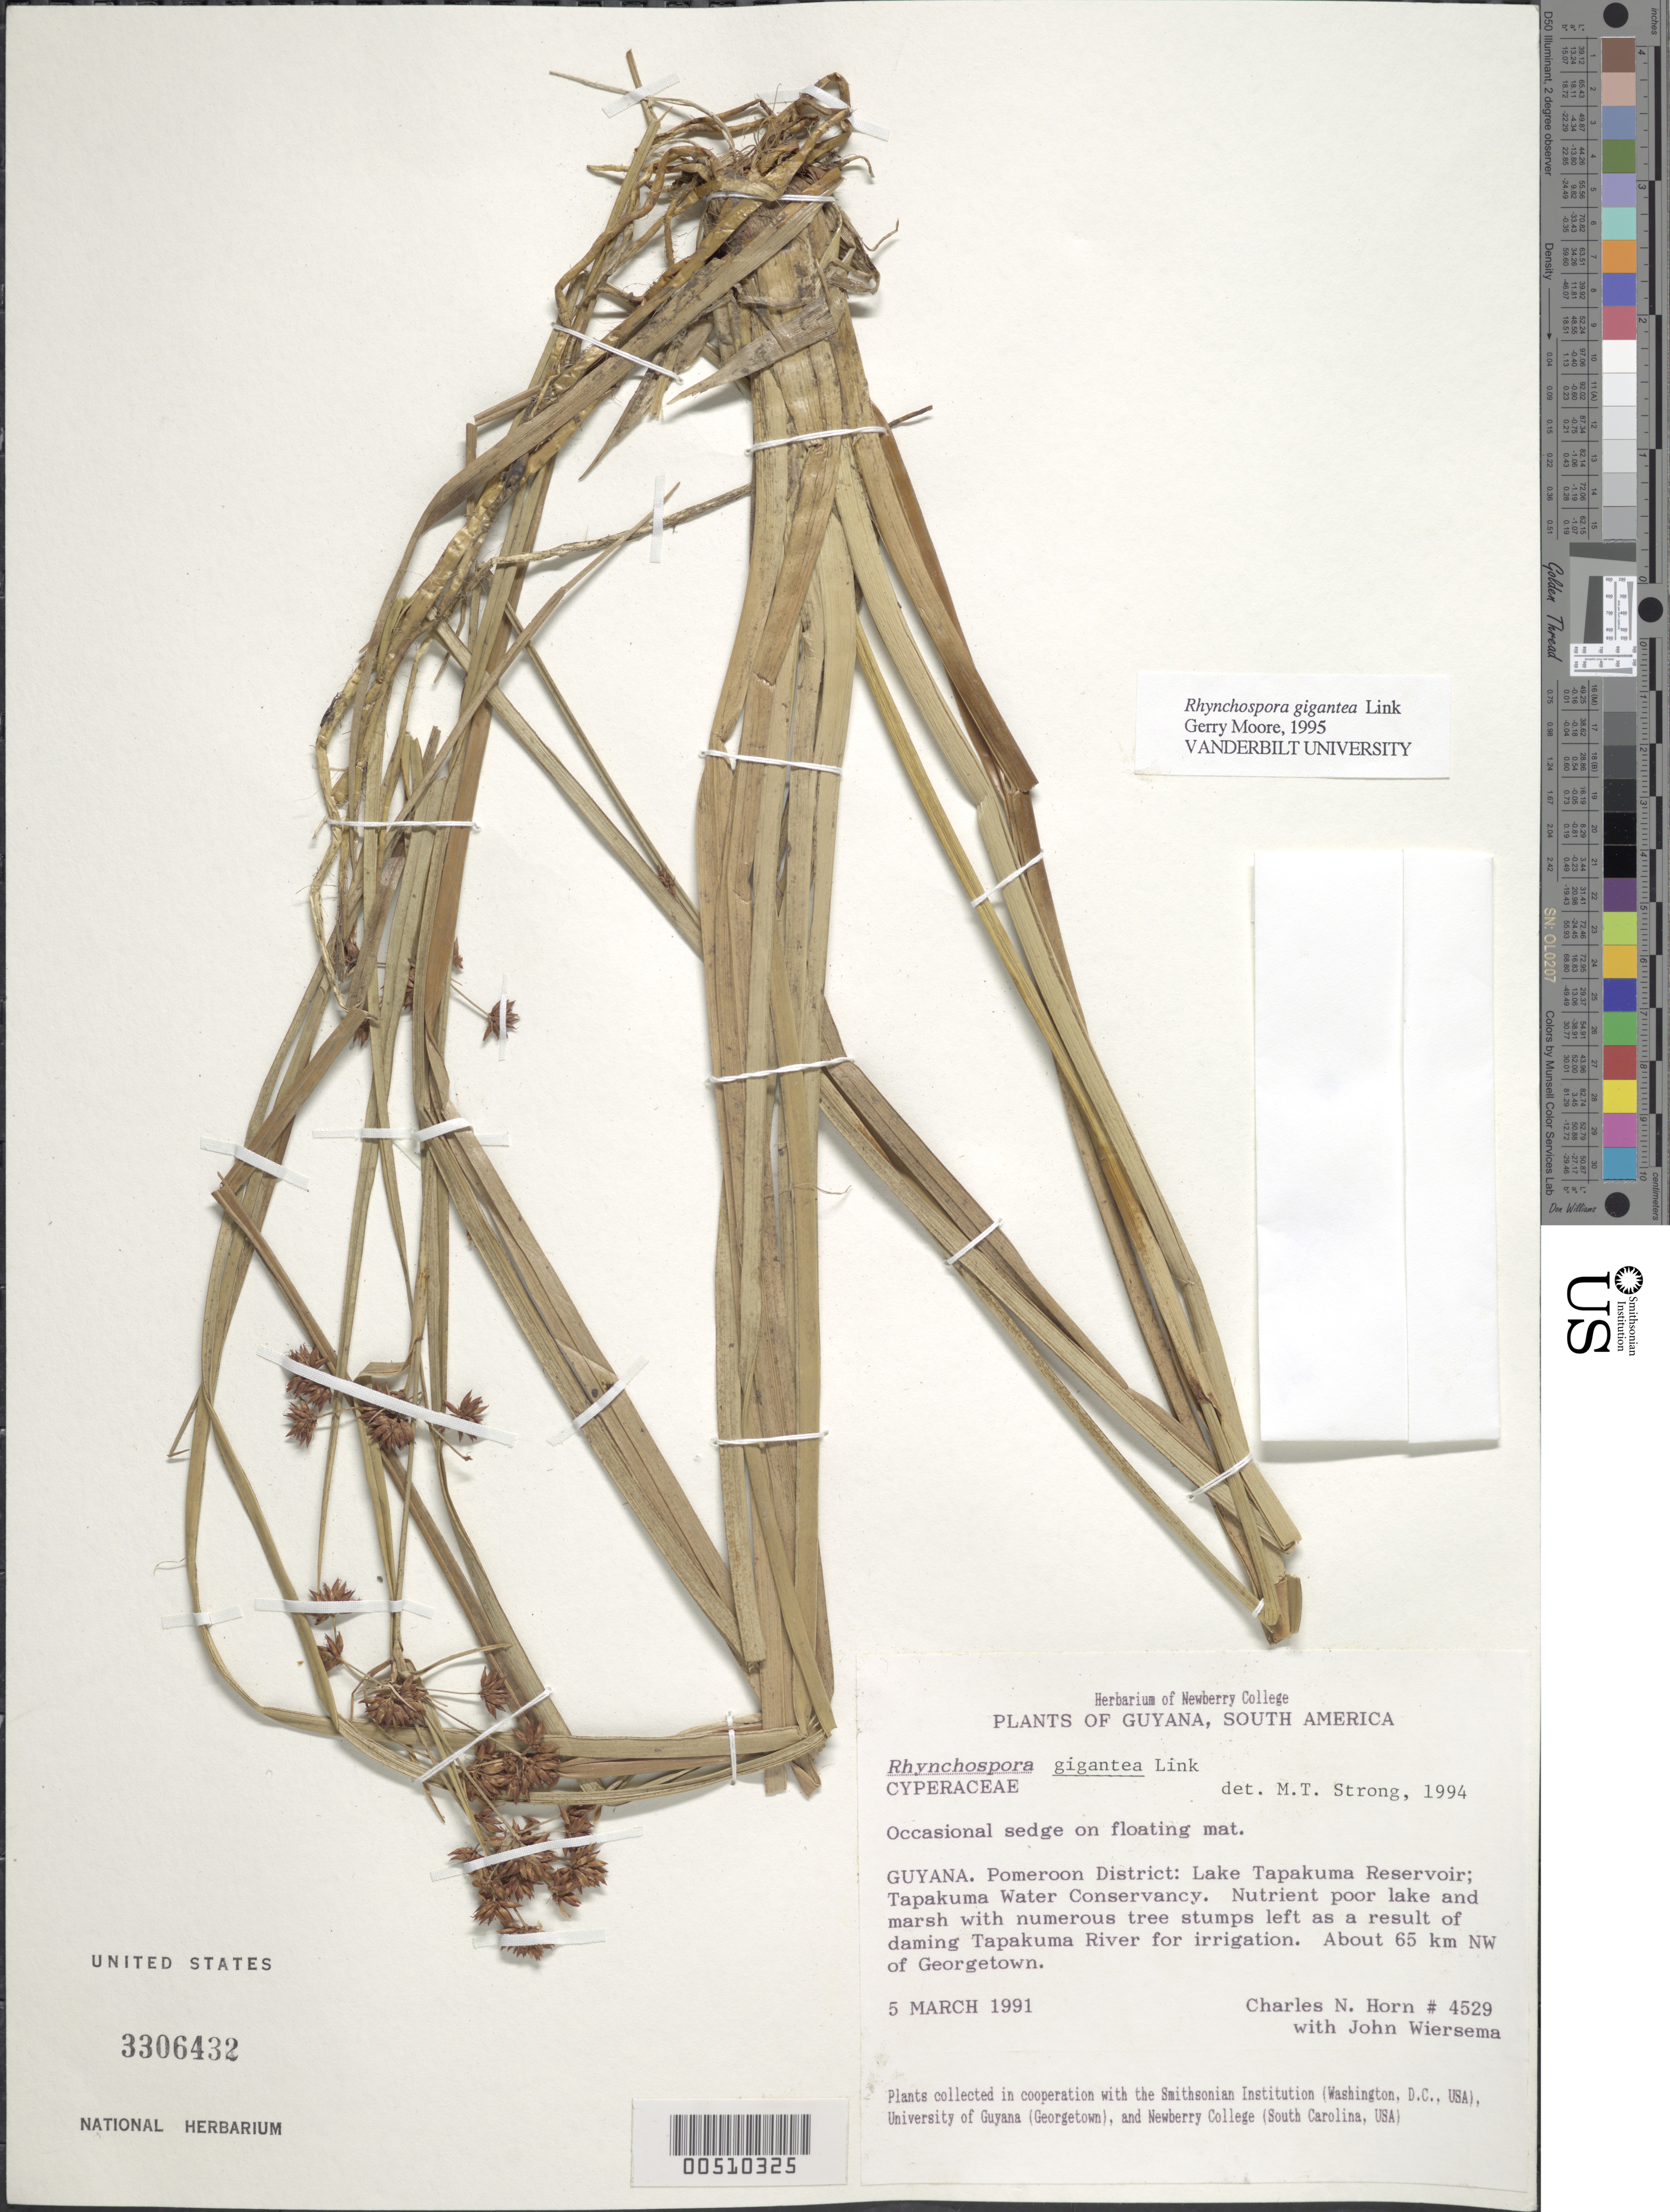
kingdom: Plantae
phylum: Tracheophyta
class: Liliopsida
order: Poales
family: Cyperaceae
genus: Rhynchospora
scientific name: Rhynchospora gigantea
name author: Link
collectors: C. N. Horn & J. H. Wiersema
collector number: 4529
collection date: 1991-03-05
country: Guyana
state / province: Pomeroon-Supenaam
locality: Pomeroon District: Lake Tapakuma Reservoir; Tapakuma Water Conservancy. Nutrient poor lake and marsh with numerous tree stumps left as a result of daming Tapakuma River for irrigation. About 65 km NW of Georgetown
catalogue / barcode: US 3306432